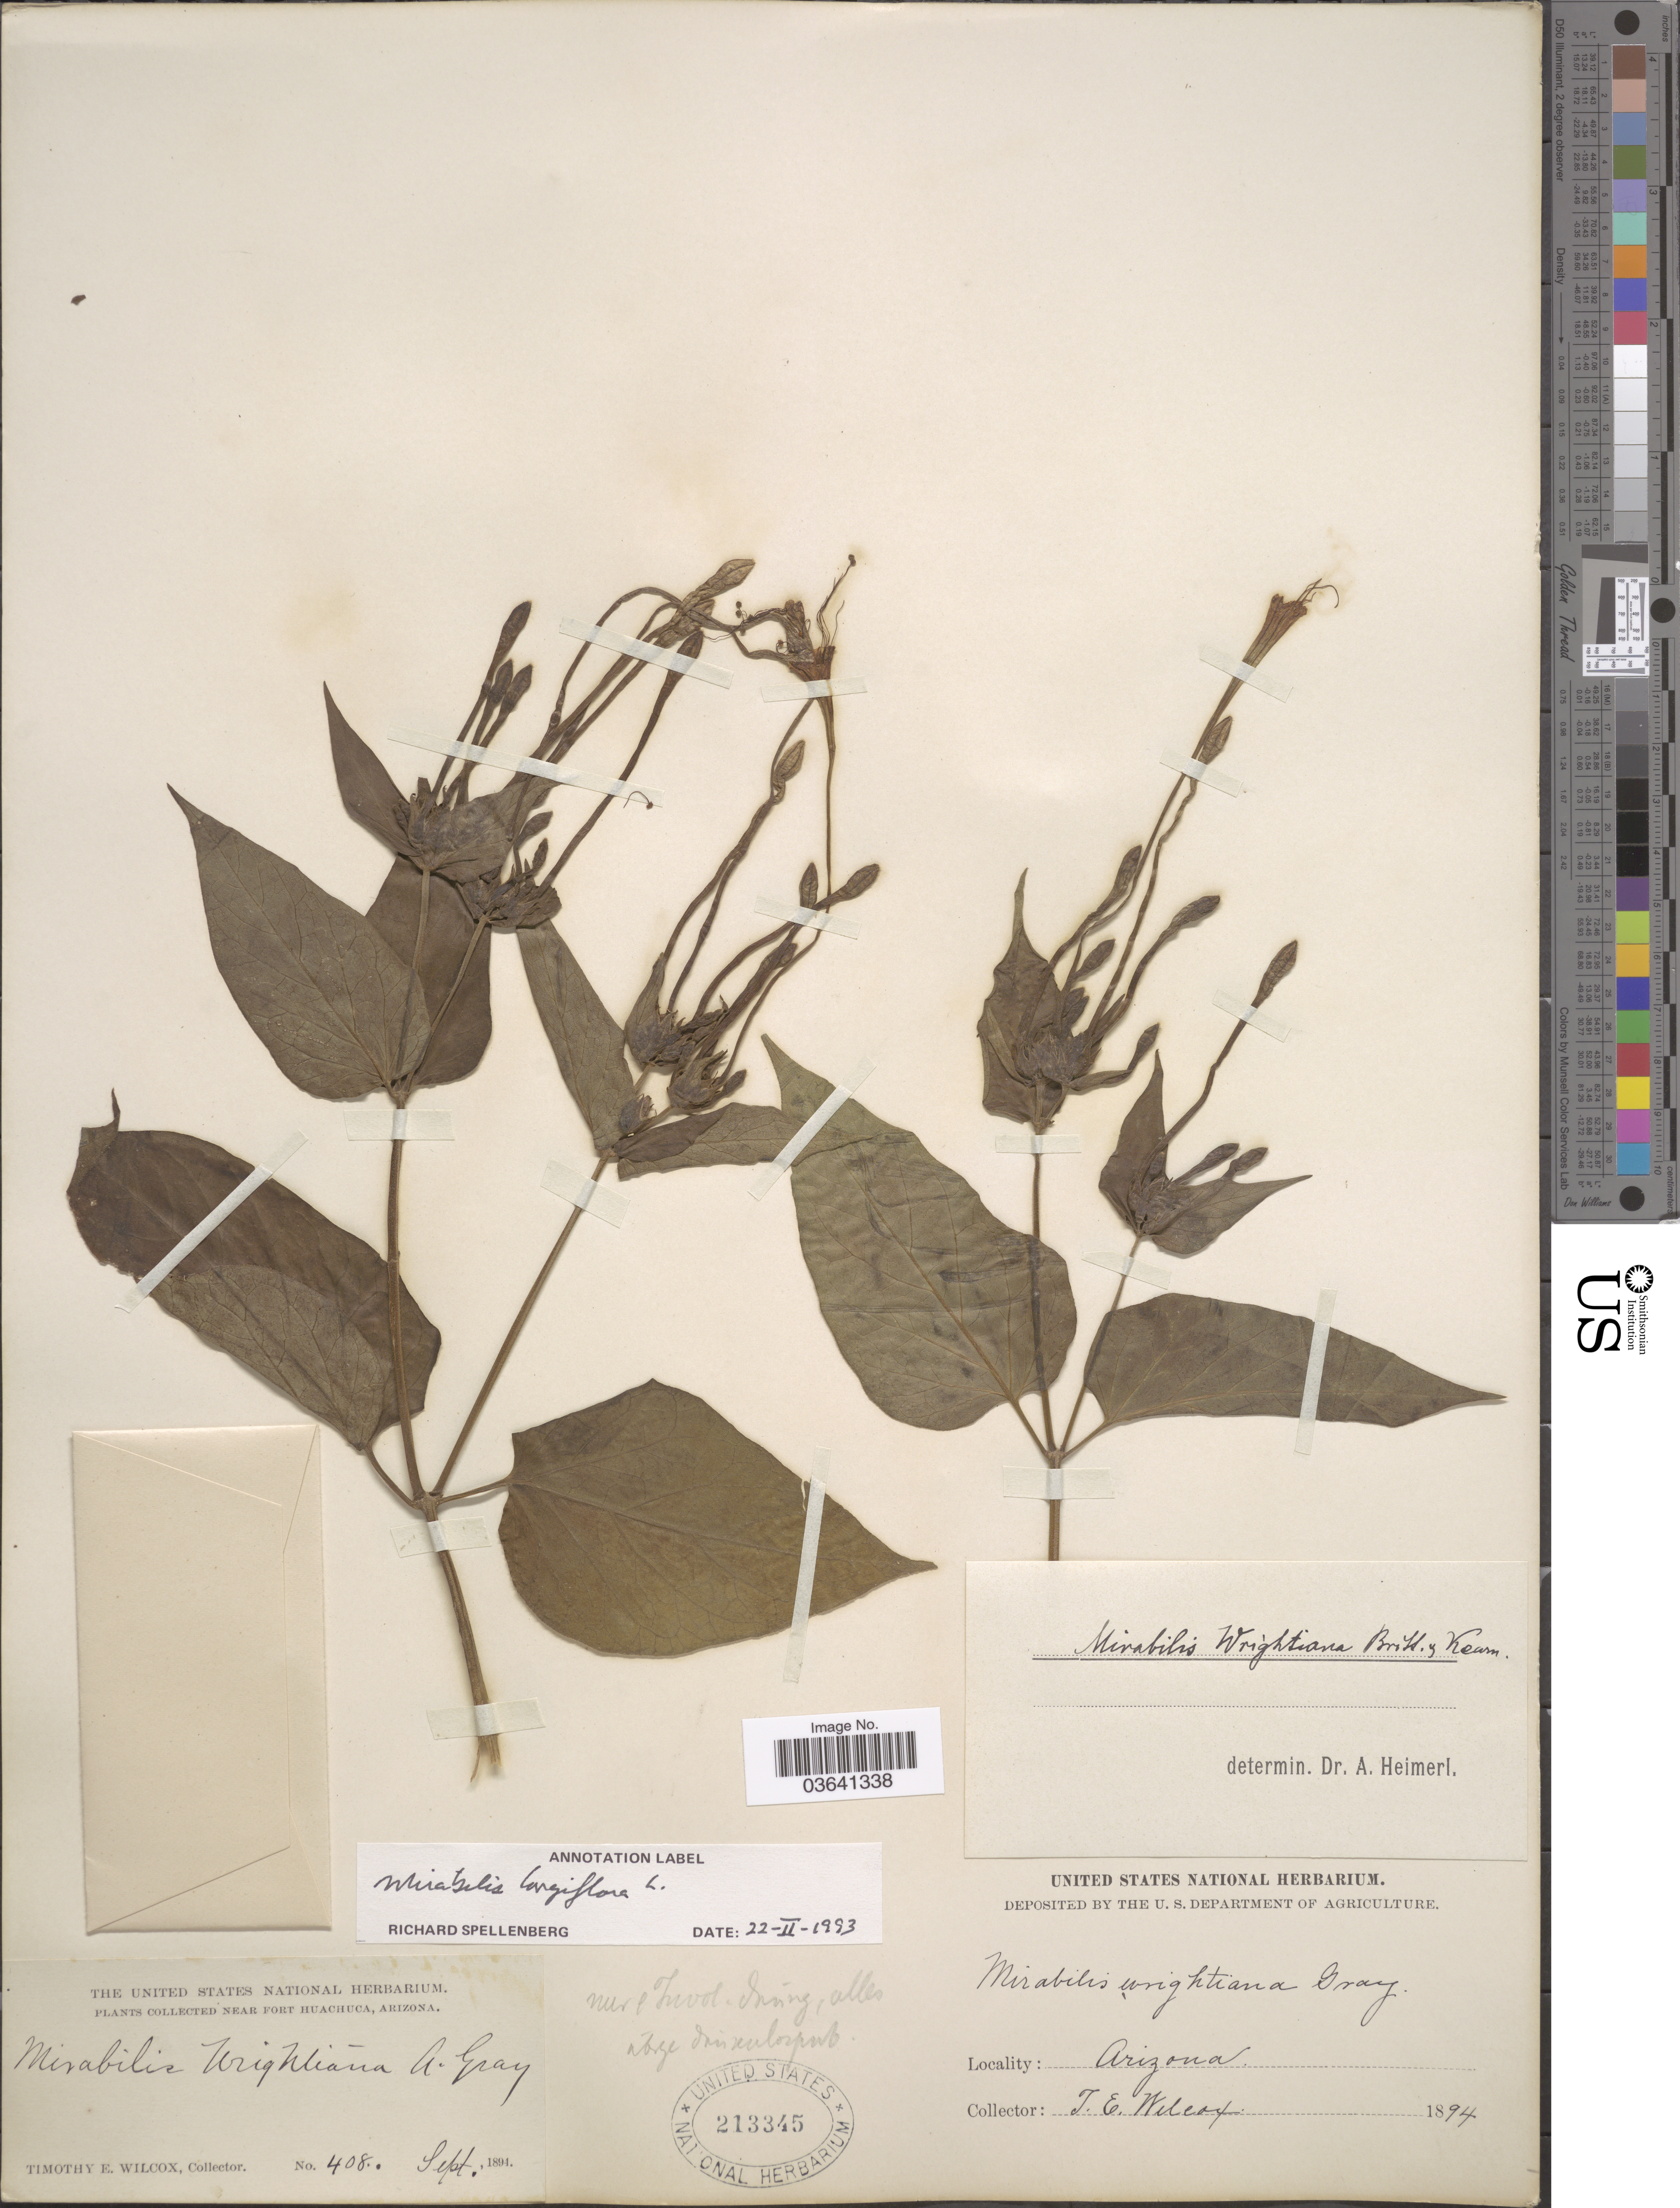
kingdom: Plantae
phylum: Tracheophyta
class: Magnoliopsida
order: Caryophyllales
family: Nyctaginaceae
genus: Mirabilis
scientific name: Mirabilis wrightiana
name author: A. Gray & Britton ex Kearney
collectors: T. E. Wilcox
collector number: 408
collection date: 1894-09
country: United States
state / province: Arizona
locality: Near Fort Huachuca.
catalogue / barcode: US 213345